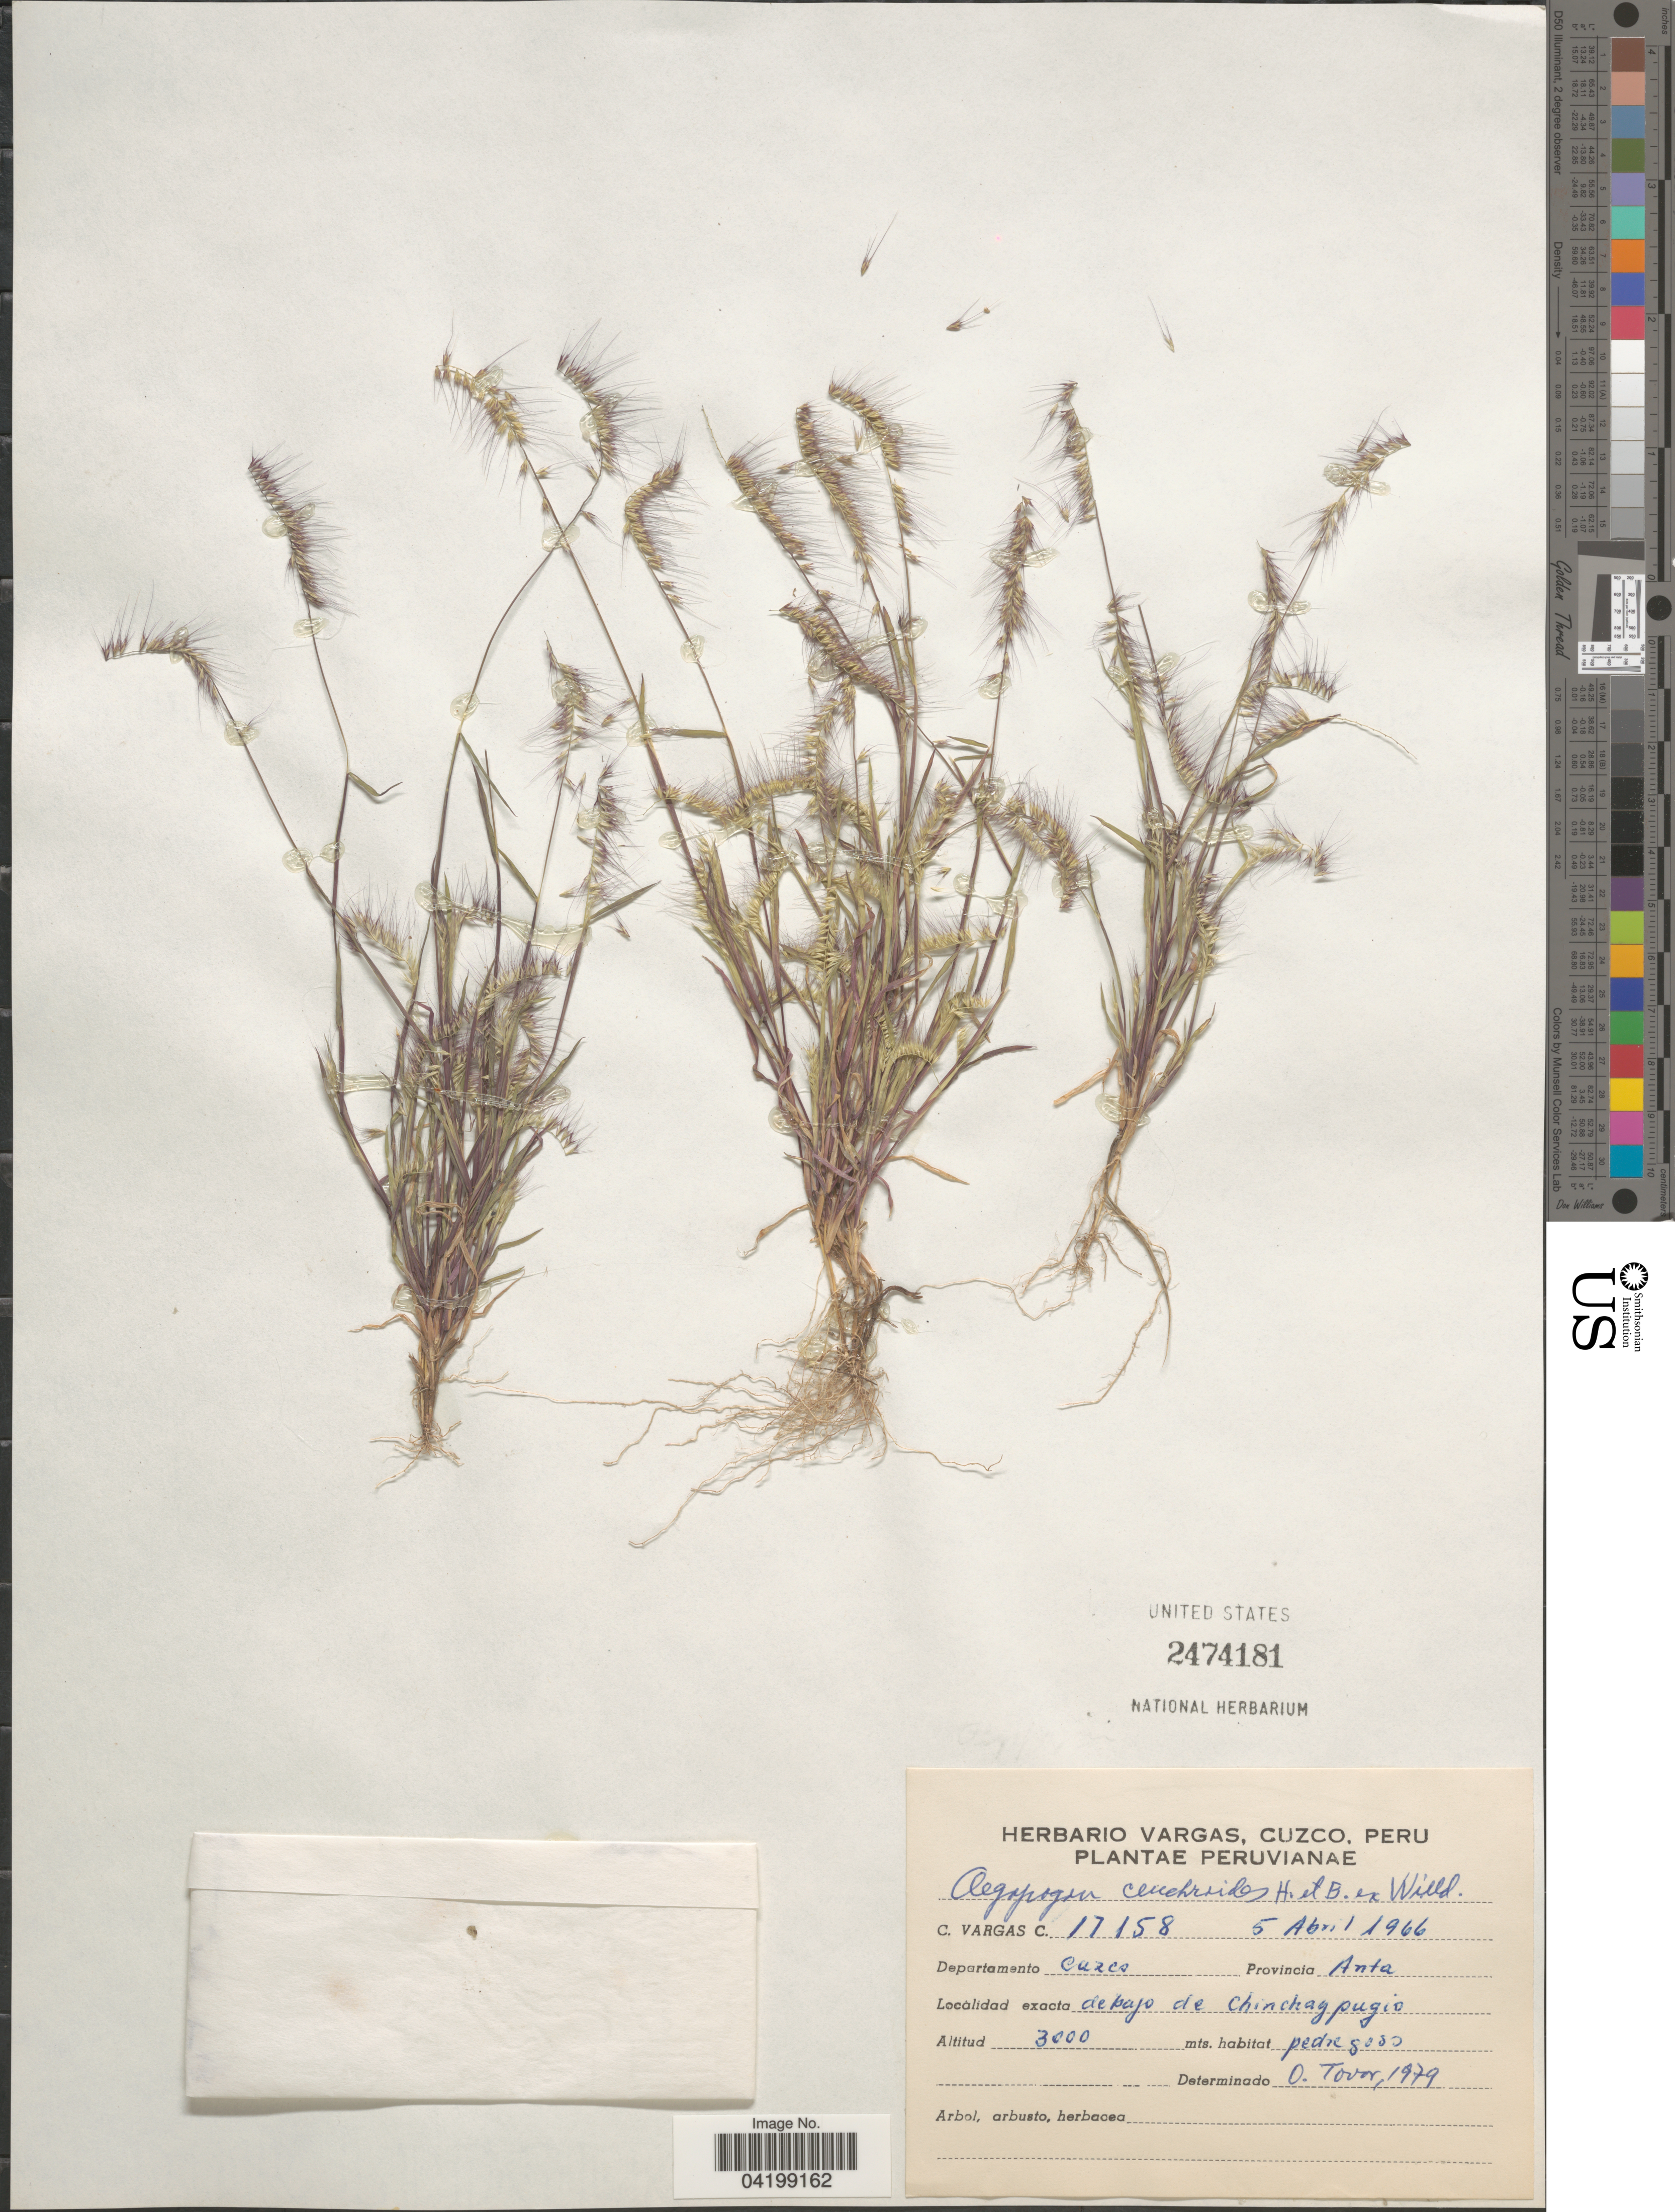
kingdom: Plantae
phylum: Tracheophyta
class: Liliopsida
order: Poales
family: Poaceae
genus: Muhlenbergia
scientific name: Muhlenbergia cenchroides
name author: (Humb. & Bonpl. ex Willd.) P.M. Peterson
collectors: C. Vargas Calderón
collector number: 17158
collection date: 1966-04-05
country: Peru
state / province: Cusco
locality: Departamento Cuzco. Provincia Anta. Debajo de Chinchagpugio.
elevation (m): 3000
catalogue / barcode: US 2474181